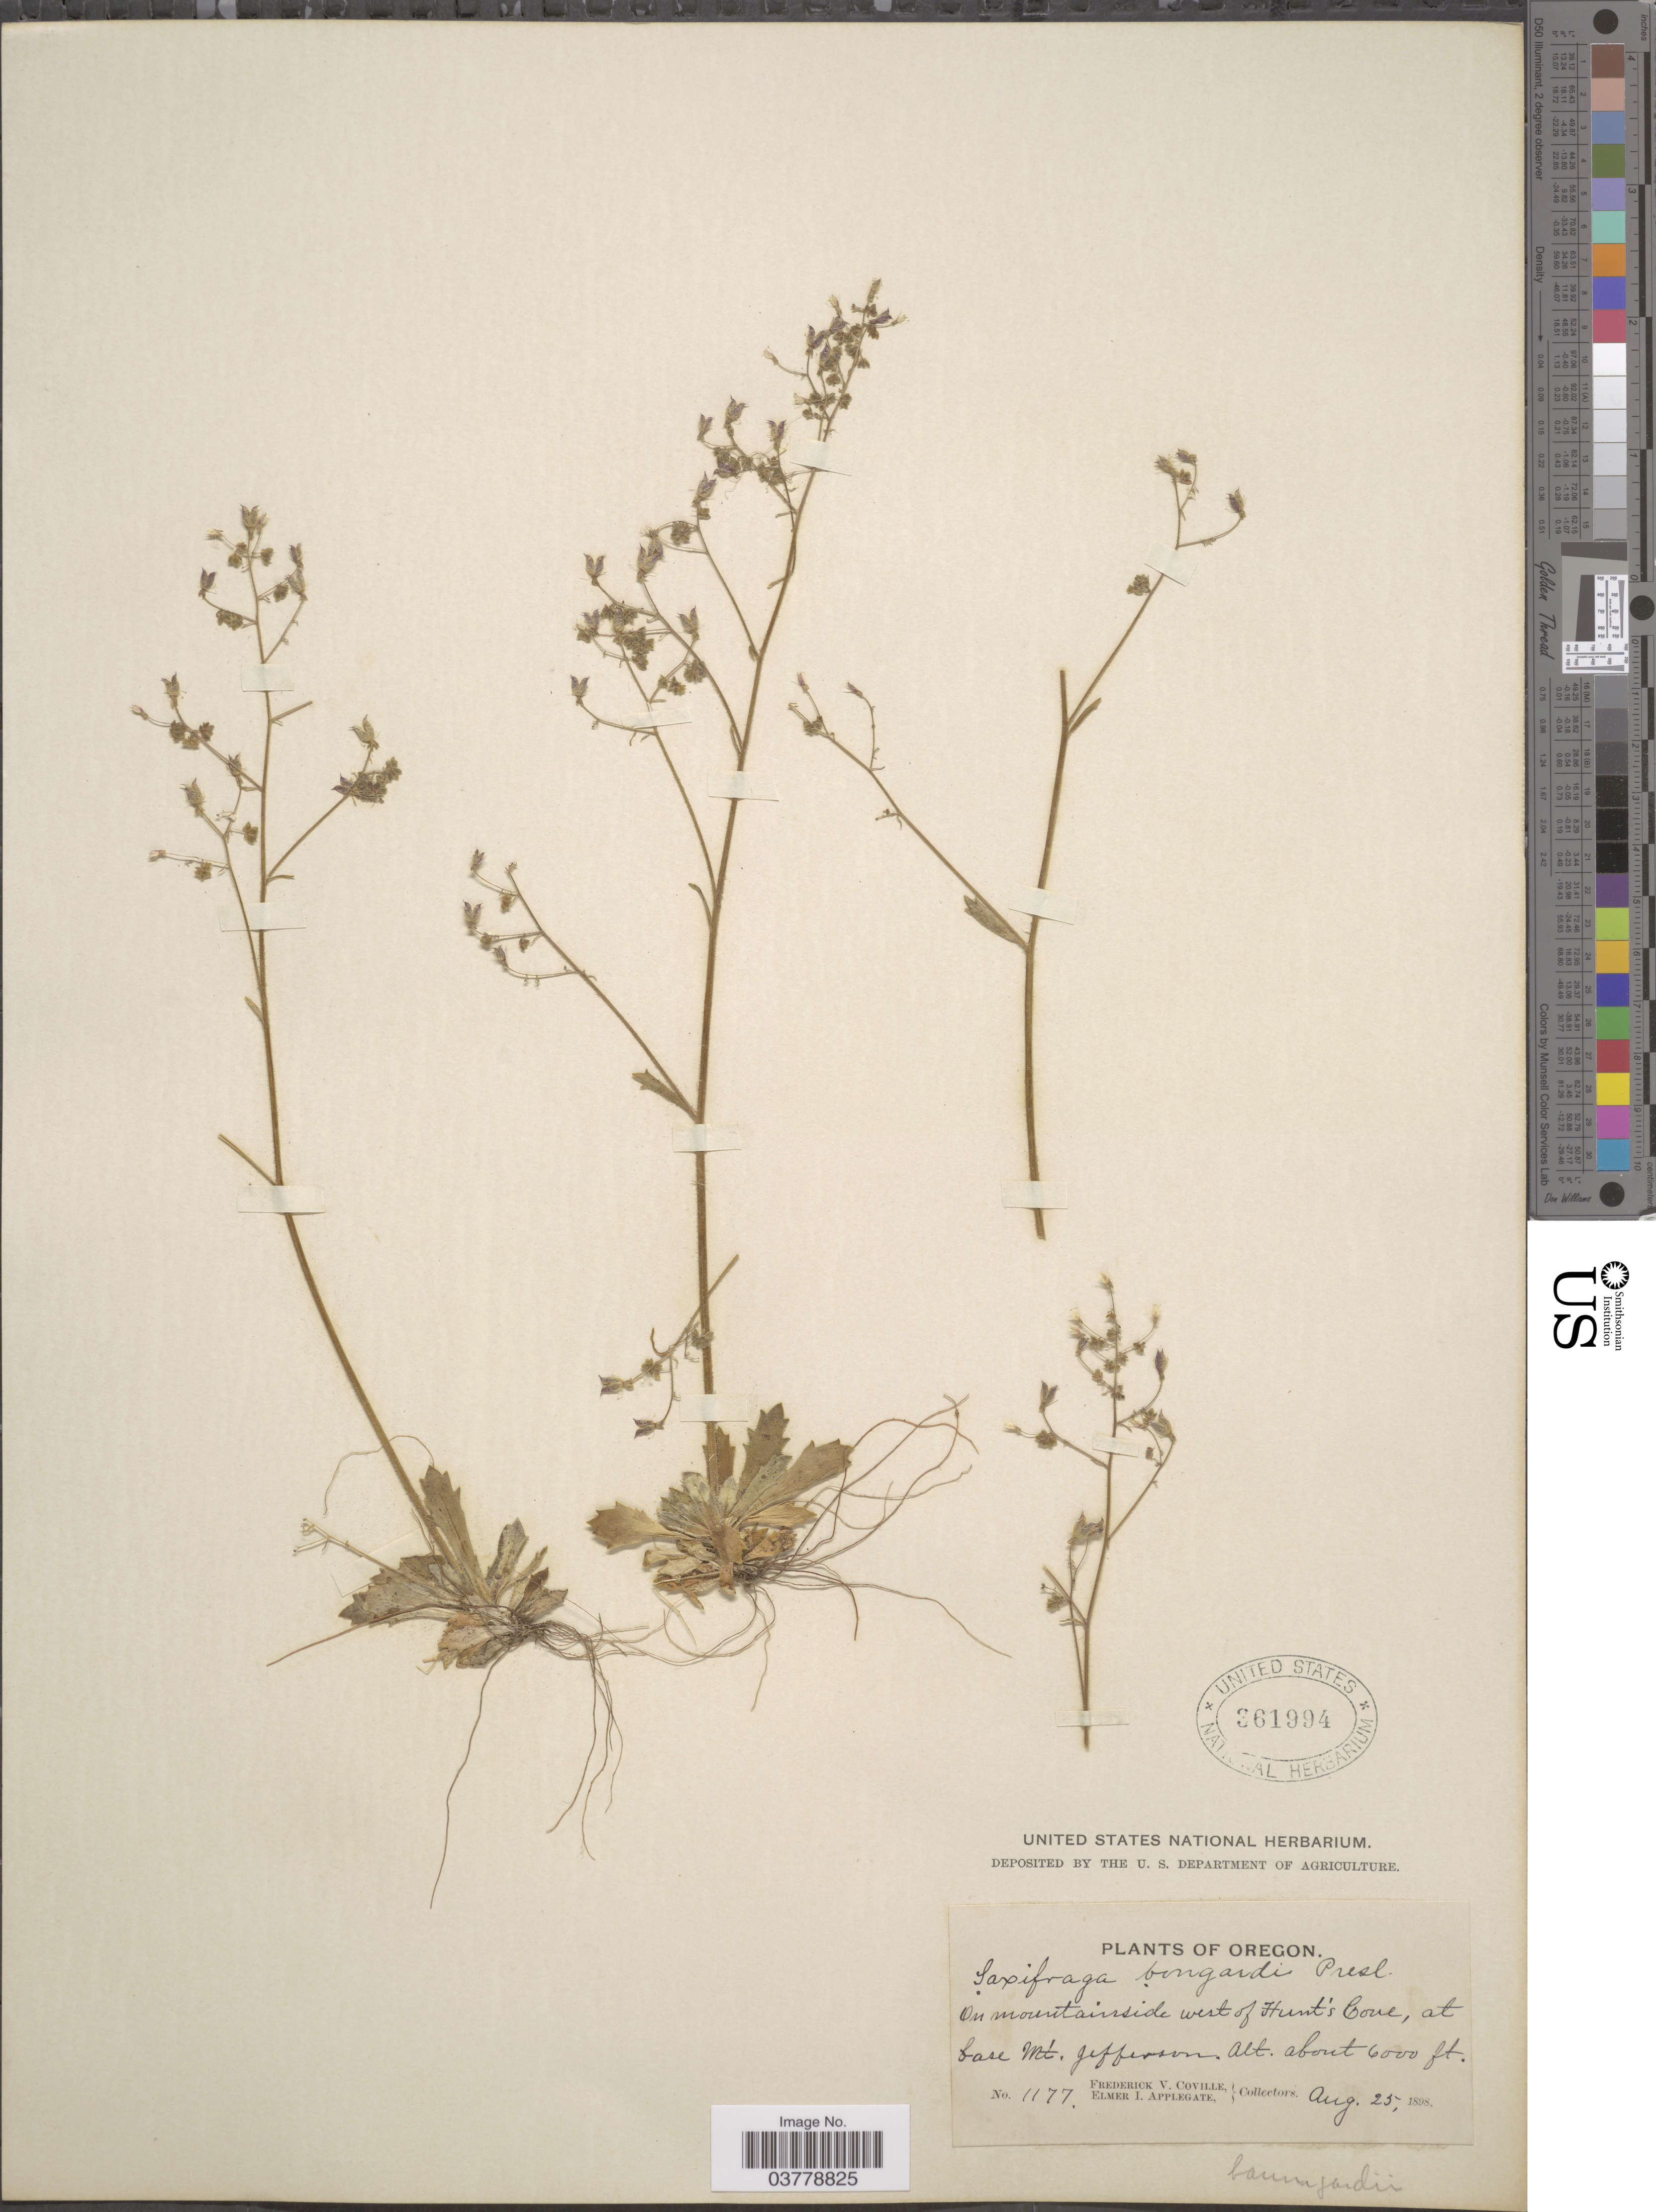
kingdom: Plantae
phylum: Tracheophyta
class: Magnoliopsida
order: Saxifragales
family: Saxifragaceae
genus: Micranthes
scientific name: Micranthes ferruginea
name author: (Graham) Brouillet & Gornall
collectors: F. V. Coville & E. I. Applegate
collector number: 1177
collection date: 1898-08-25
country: United States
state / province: Oregon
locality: On mountainside west of Hunt's Cove, at base Mt. Jefferson.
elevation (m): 1829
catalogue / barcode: US 361994